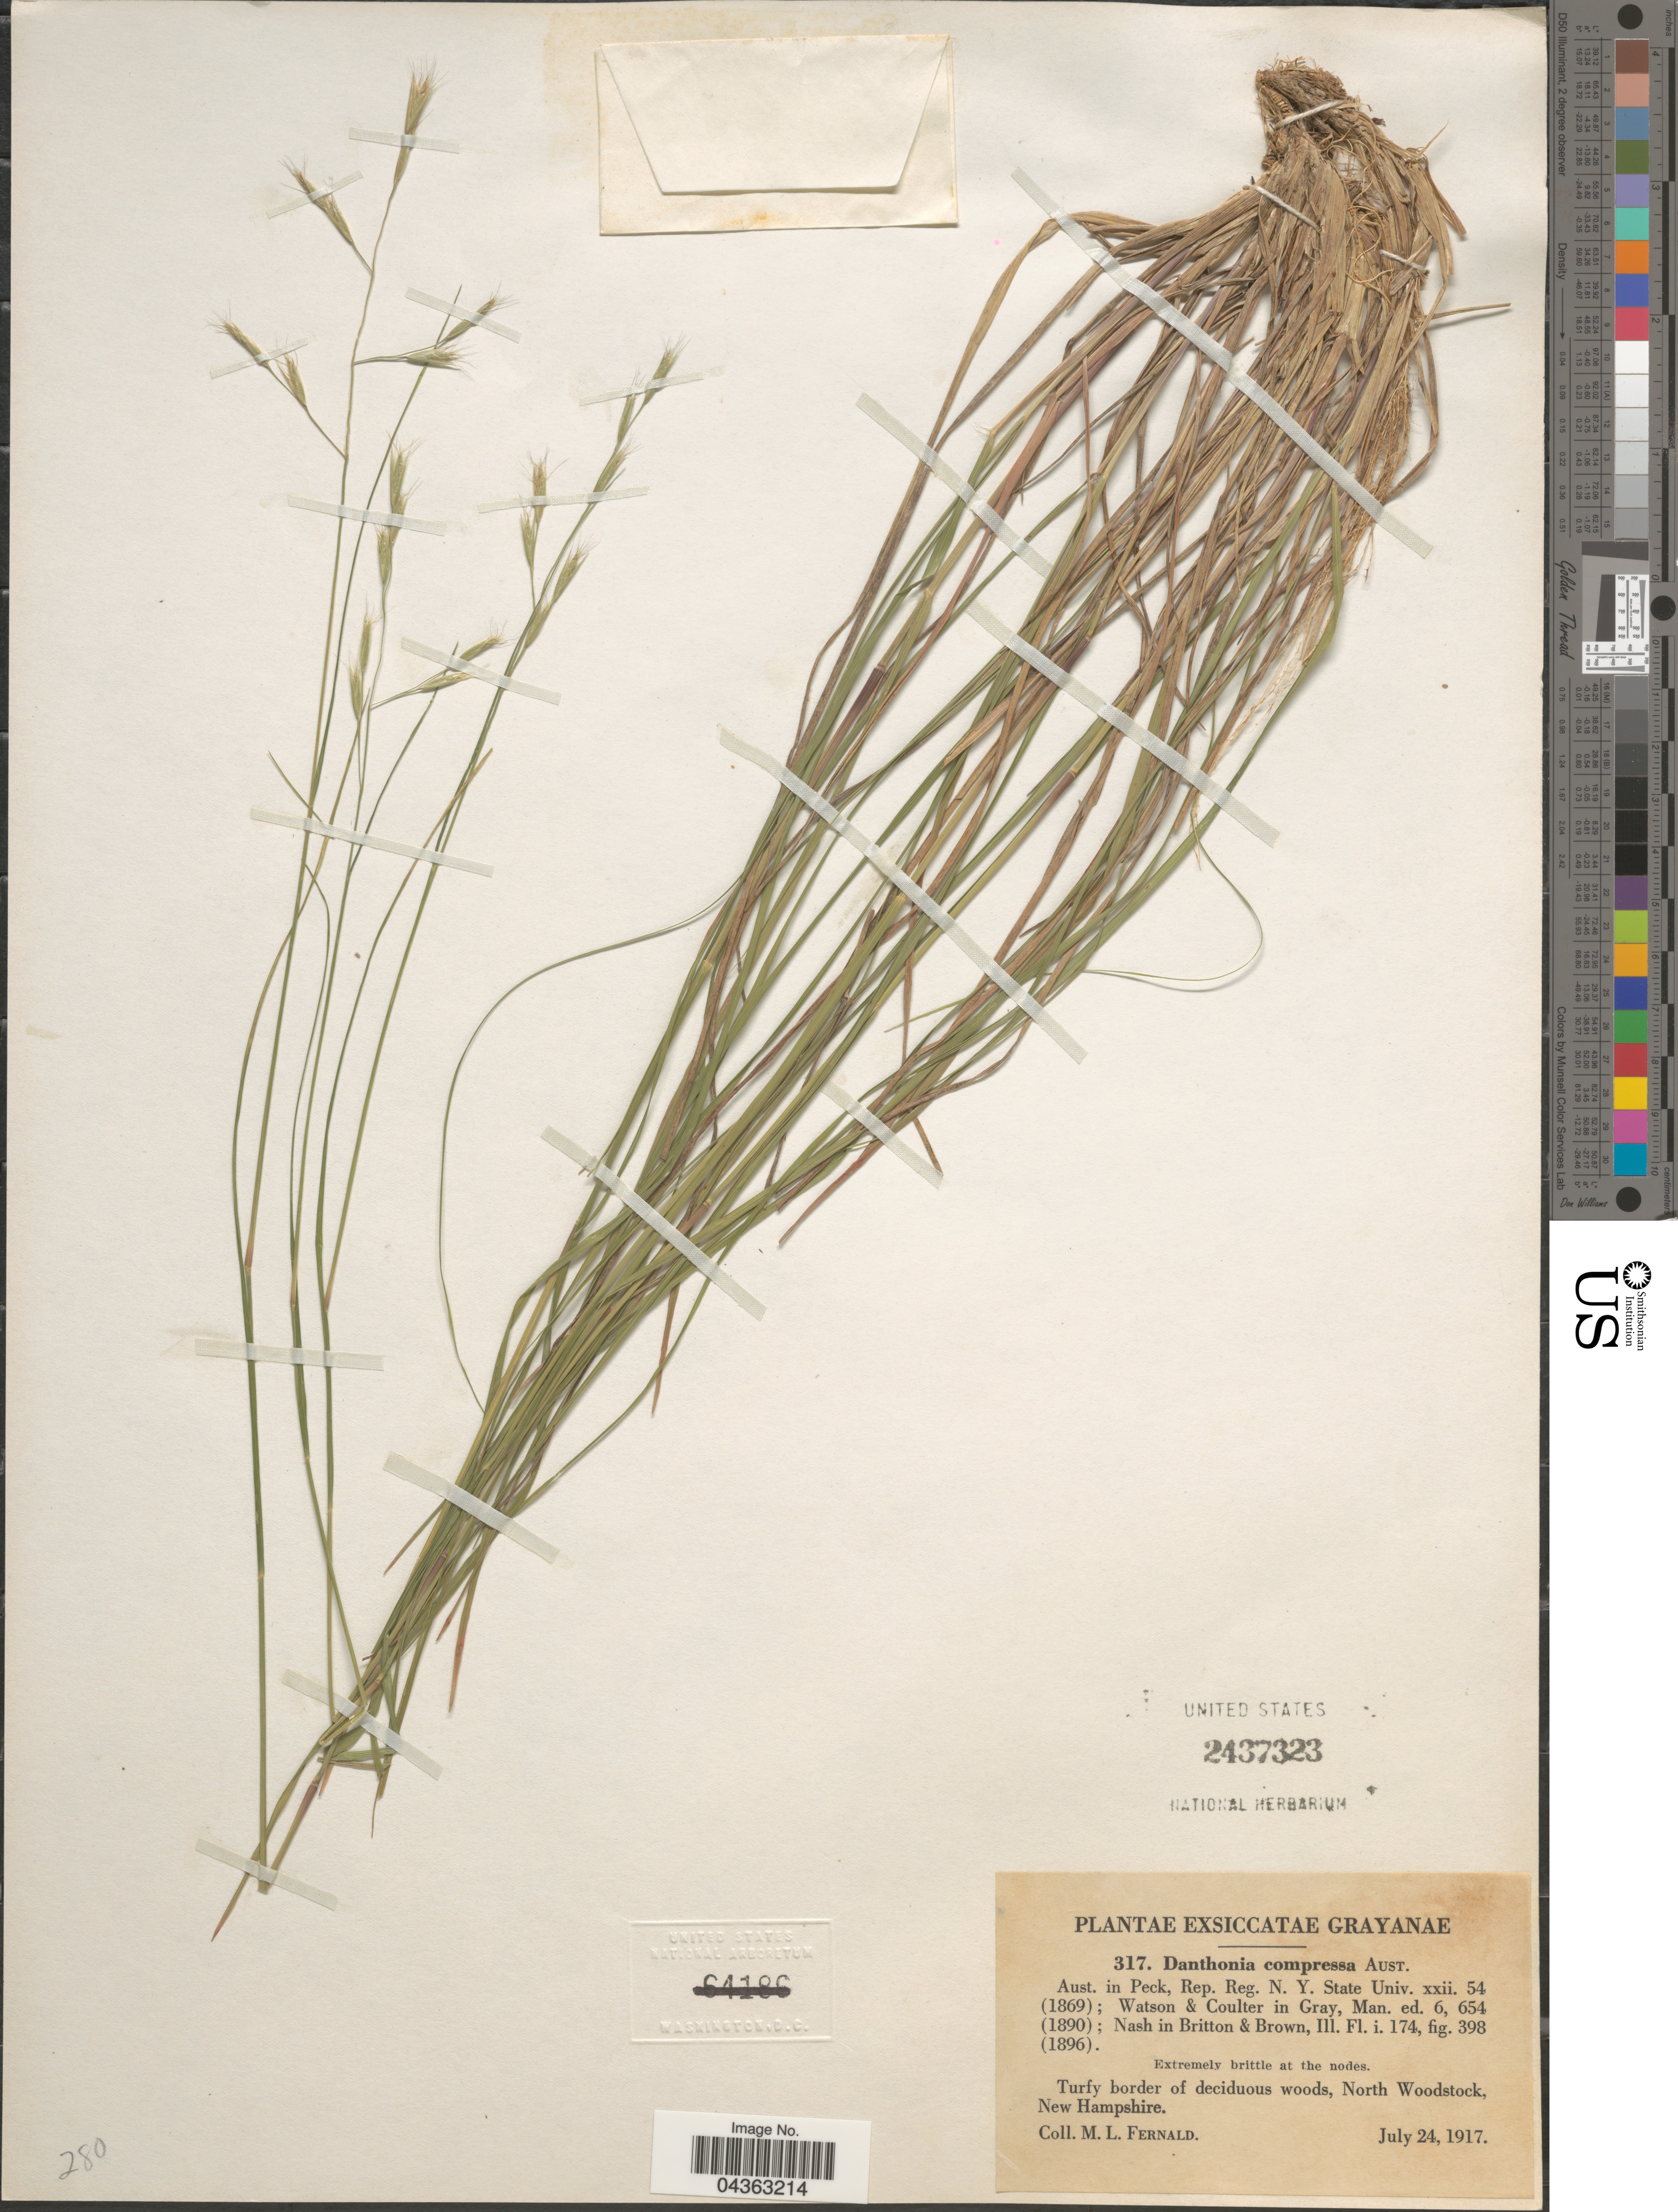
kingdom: Plantae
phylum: Tracheophyta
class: Liliopsida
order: Poales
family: Poaceae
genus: Danthonia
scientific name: Danthonia compressa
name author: Austin in F. Peck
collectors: M. L. Fernald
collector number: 317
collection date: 1917-07-24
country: United States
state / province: New Hampshire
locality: Turfy border of deciduous woods, North Woodstock.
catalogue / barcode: US 2437323